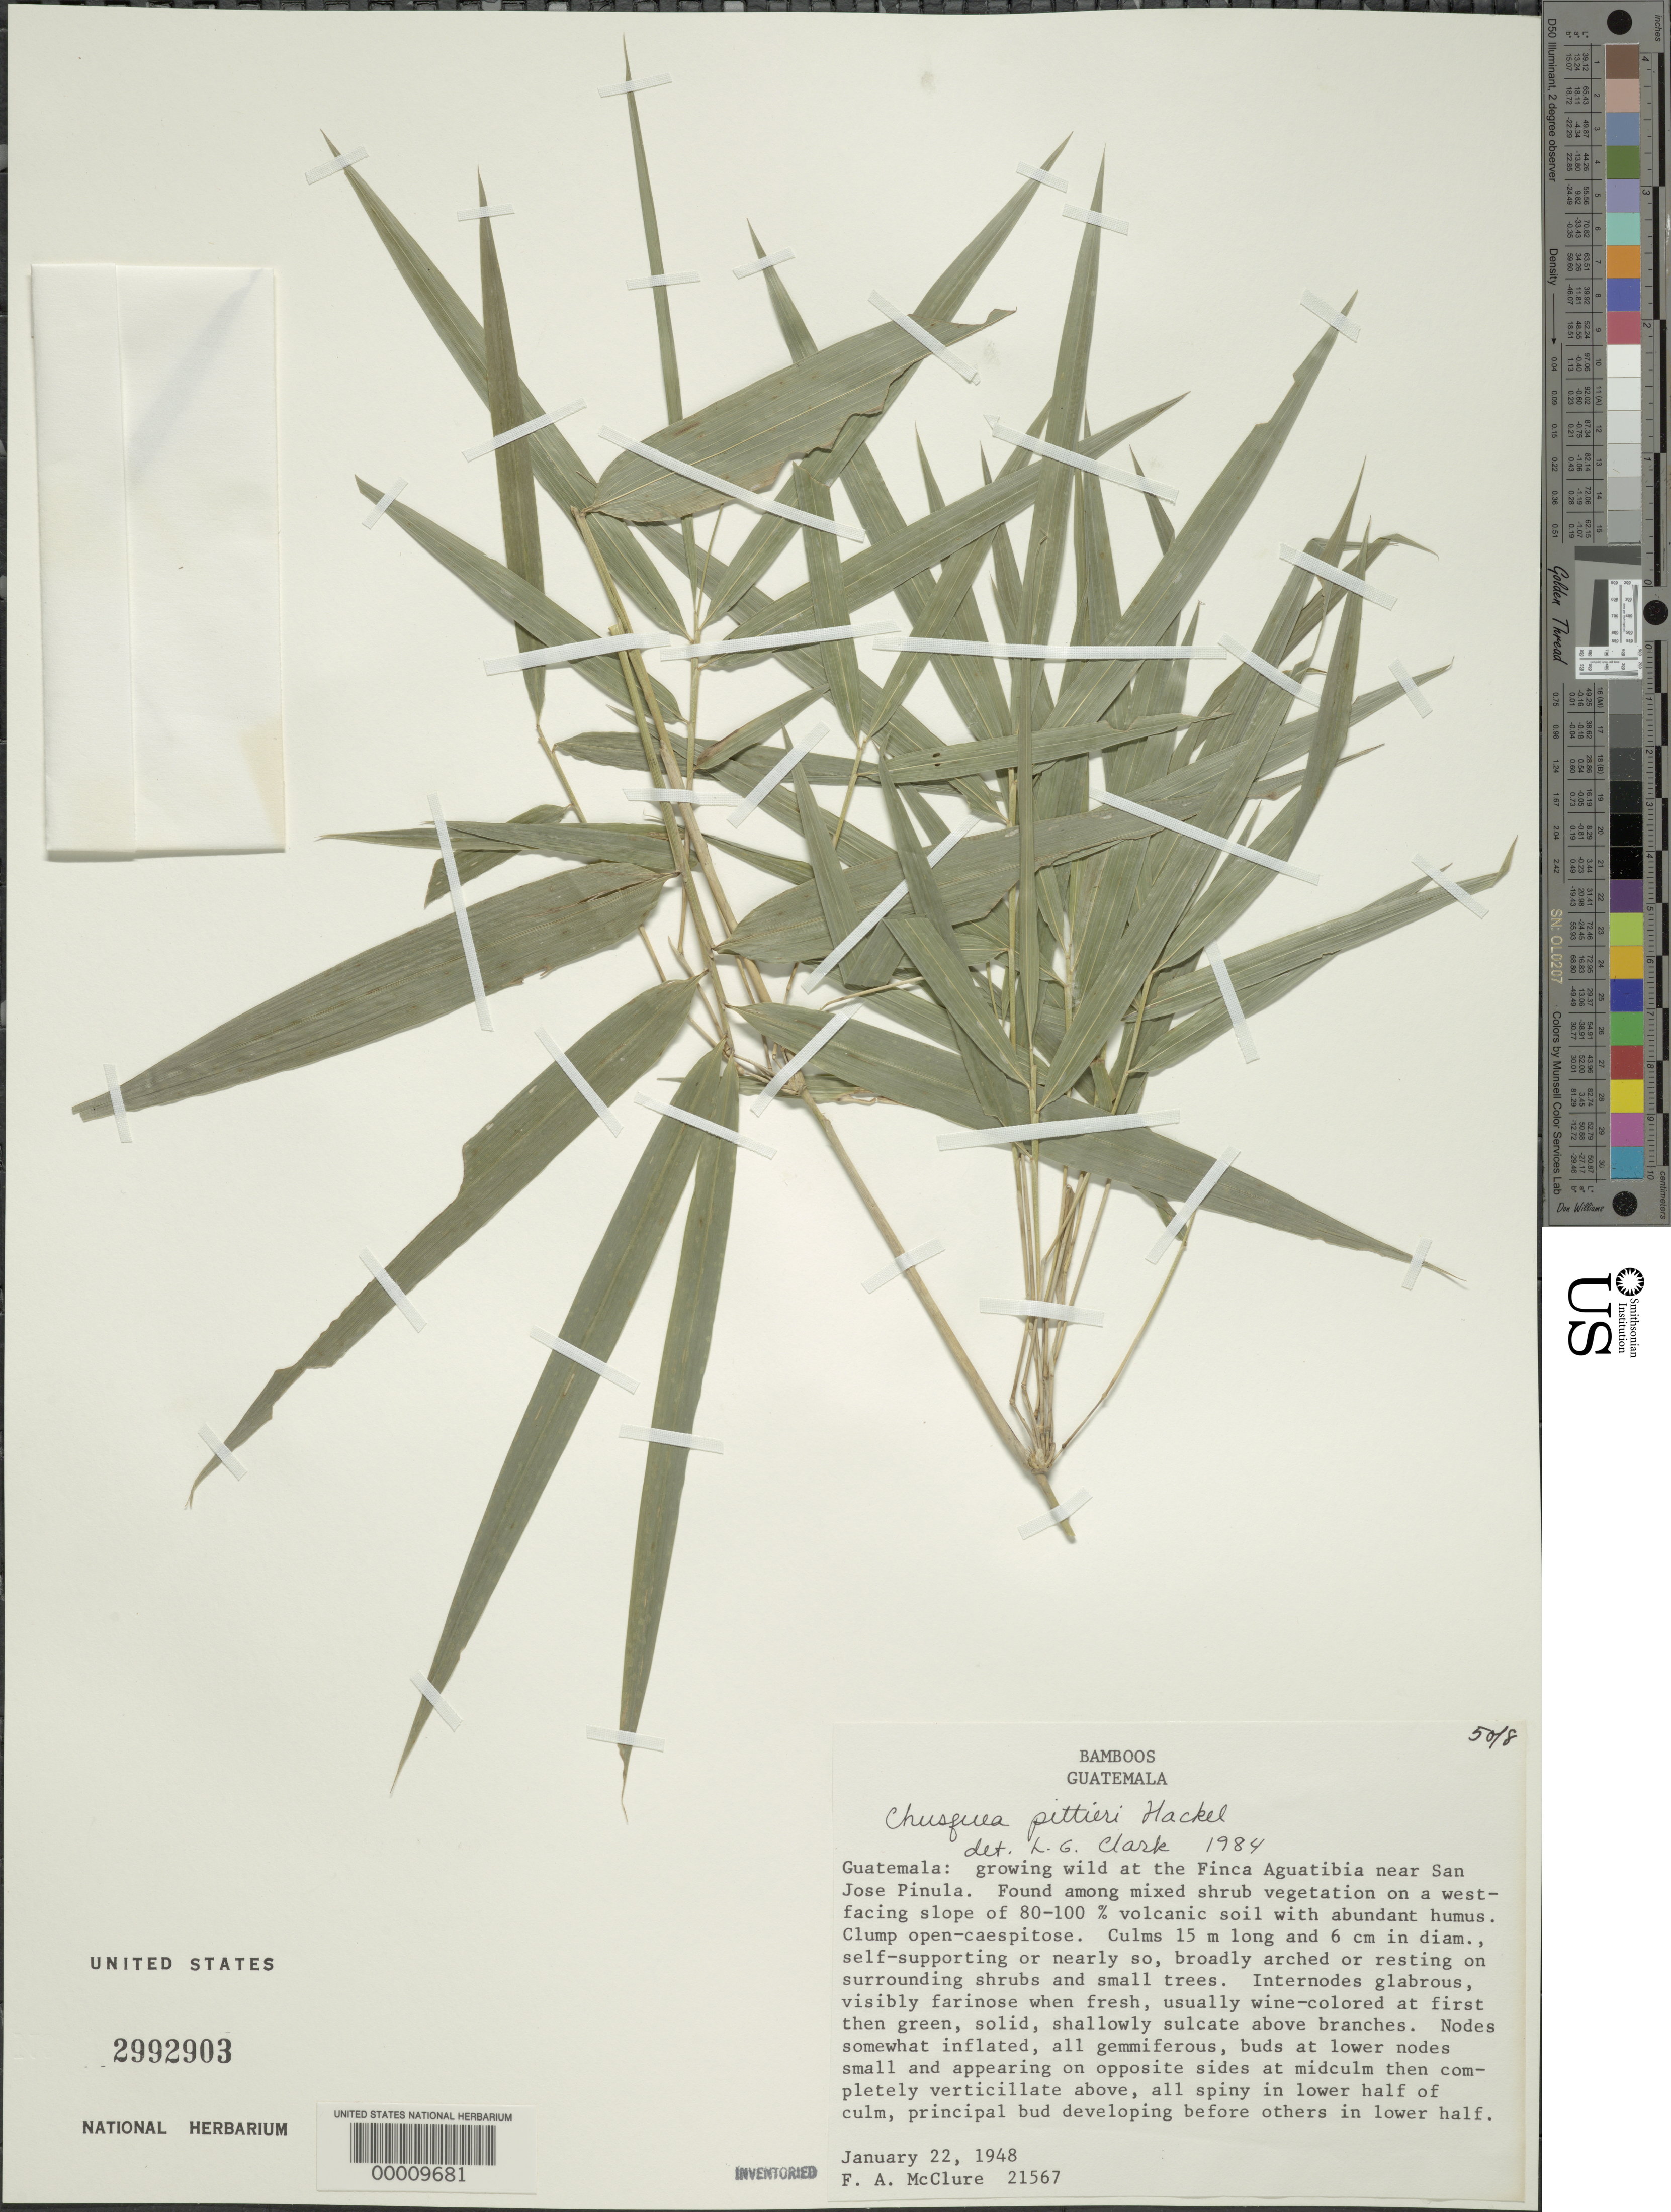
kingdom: Plantae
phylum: Tracheophyta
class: Liliopsida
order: Poales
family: Poaceae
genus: Chusquea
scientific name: Chusquea pittieri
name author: Hack.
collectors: F. A. McClure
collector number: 21567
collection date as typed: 22 Jan 1948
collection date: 1948-01-22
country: Guatemala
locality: Finca aguatibia, San Jose pinula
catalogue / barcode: US 2992903